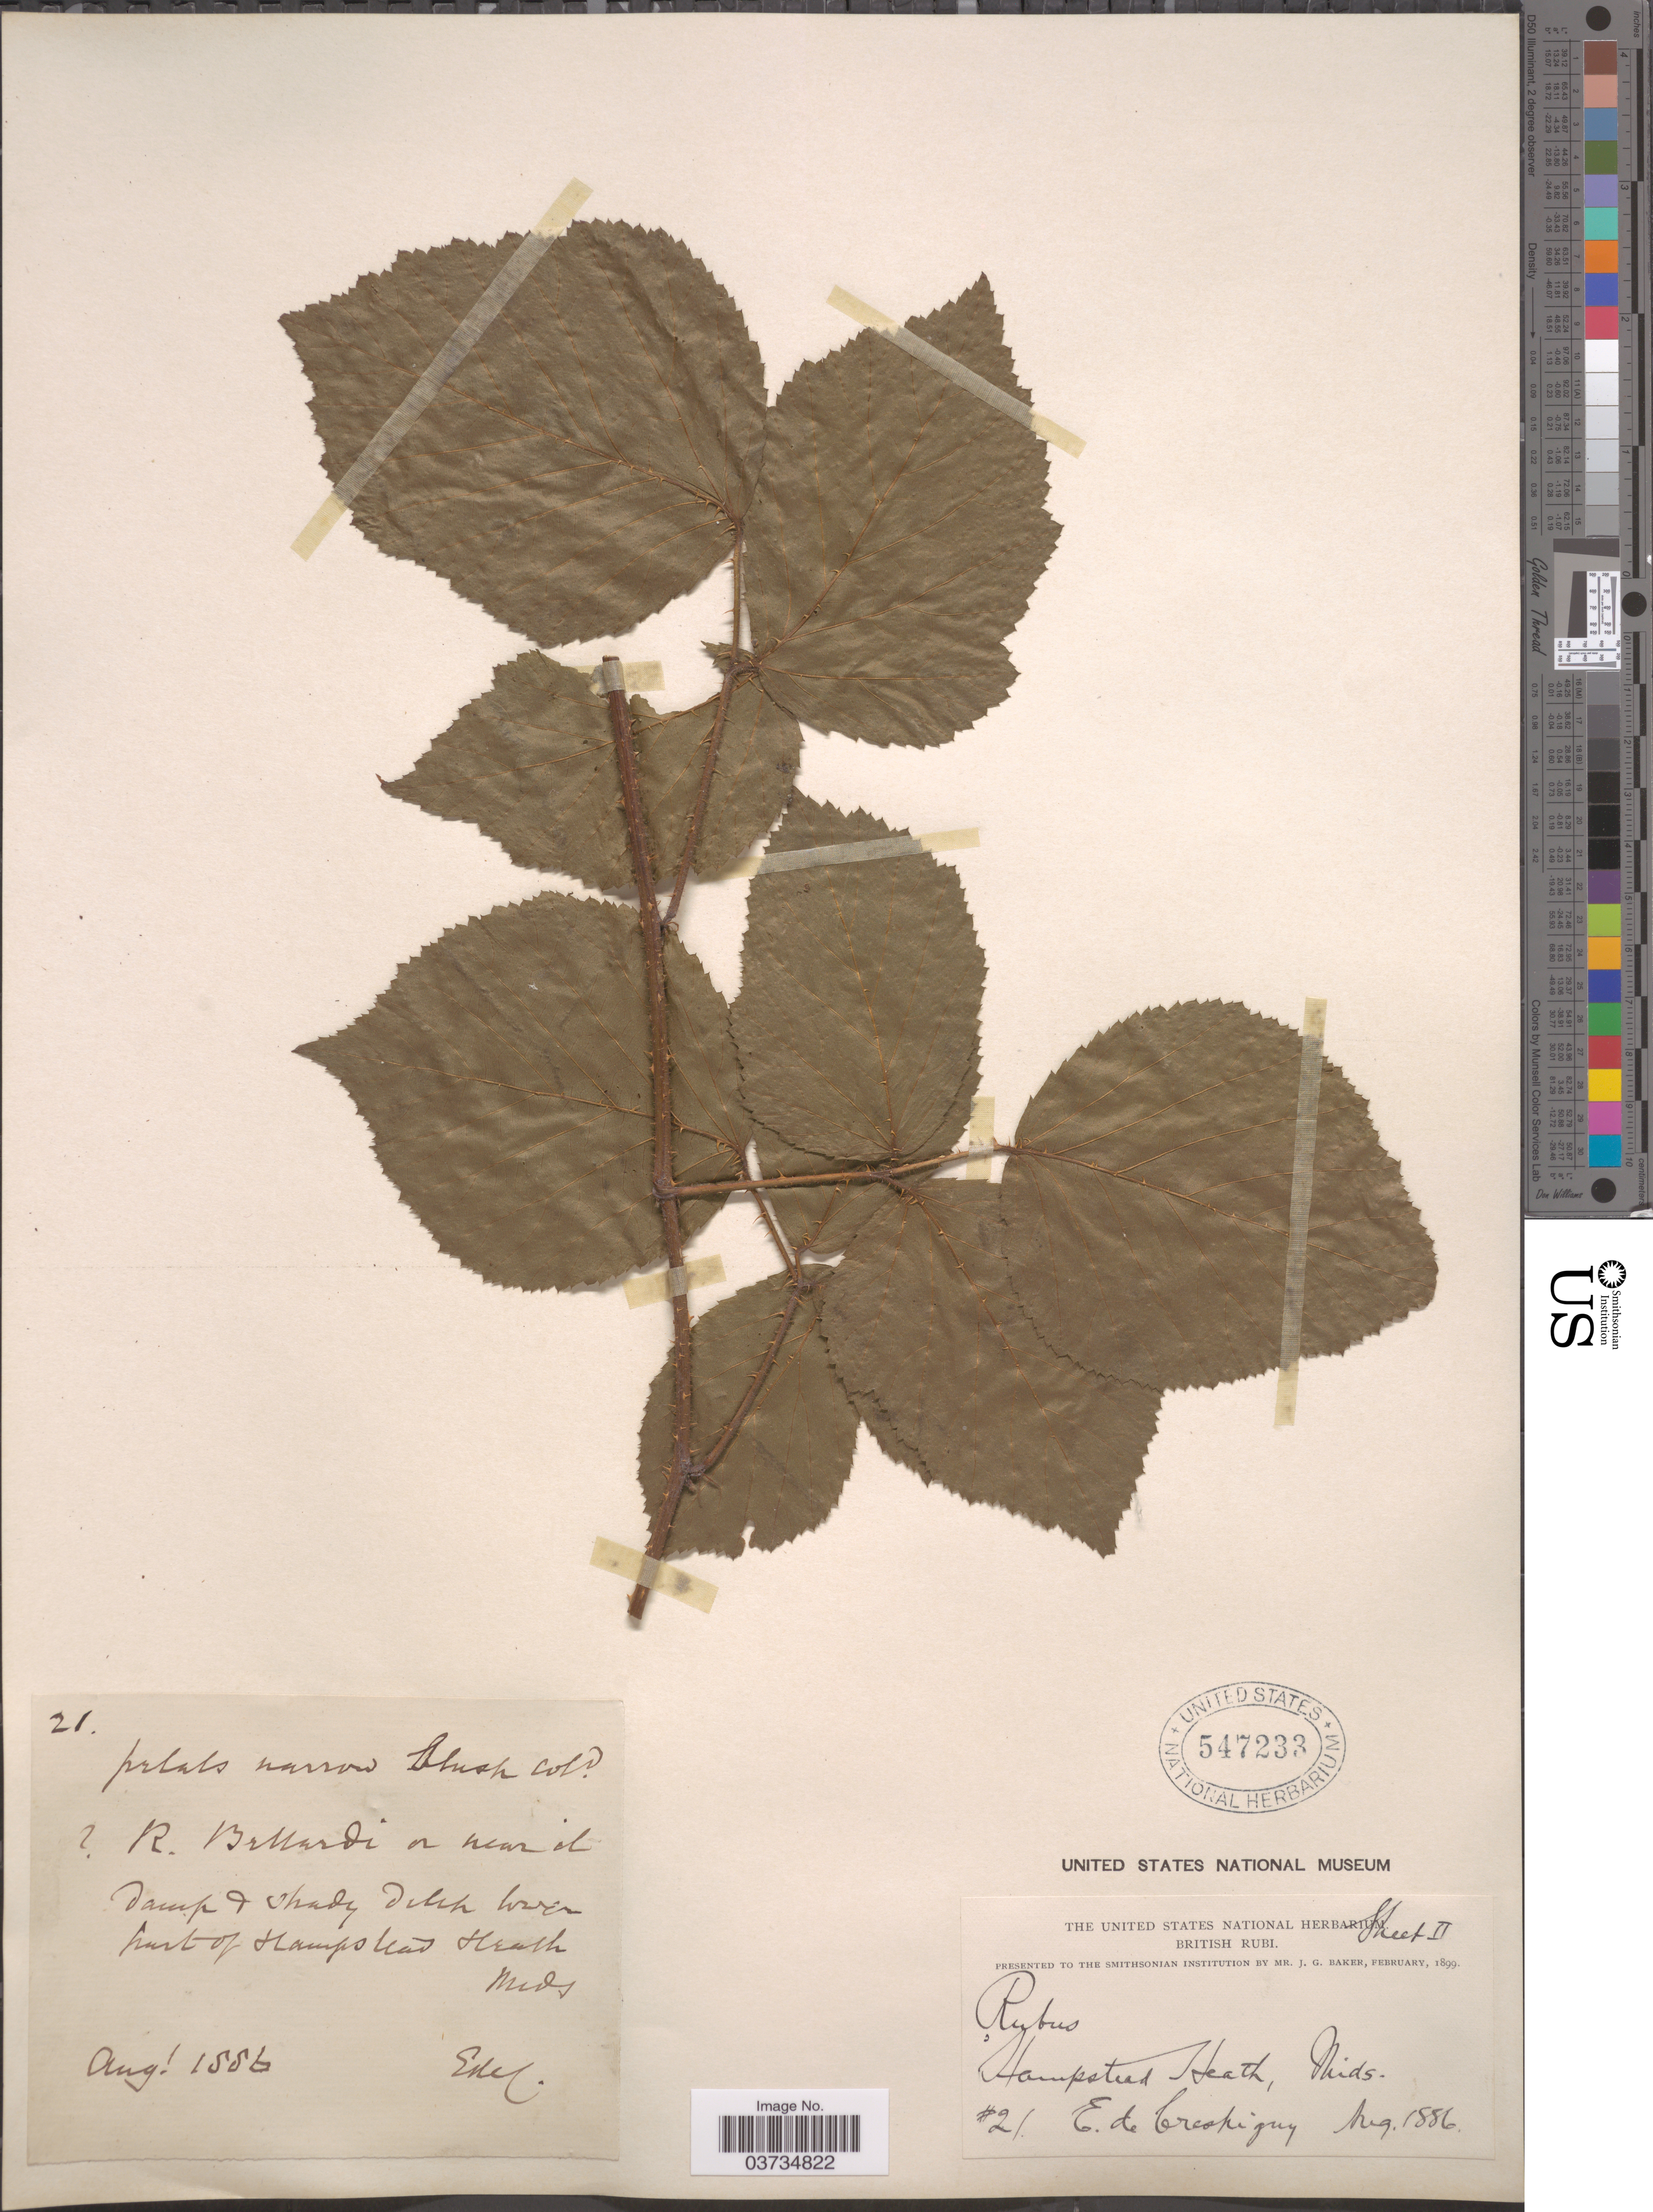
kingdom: Plantae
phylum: Tracheophyta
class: Magnoliopsida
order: Rosales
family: Rosaceae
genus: Rubus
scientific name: Rubus pedemontanus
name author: Pinkw.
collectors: E. de Crespigny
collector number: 21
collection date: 1886-08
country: United Kingdom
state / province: England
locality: Hampstead Heath, Mids.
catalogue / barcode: US 547233